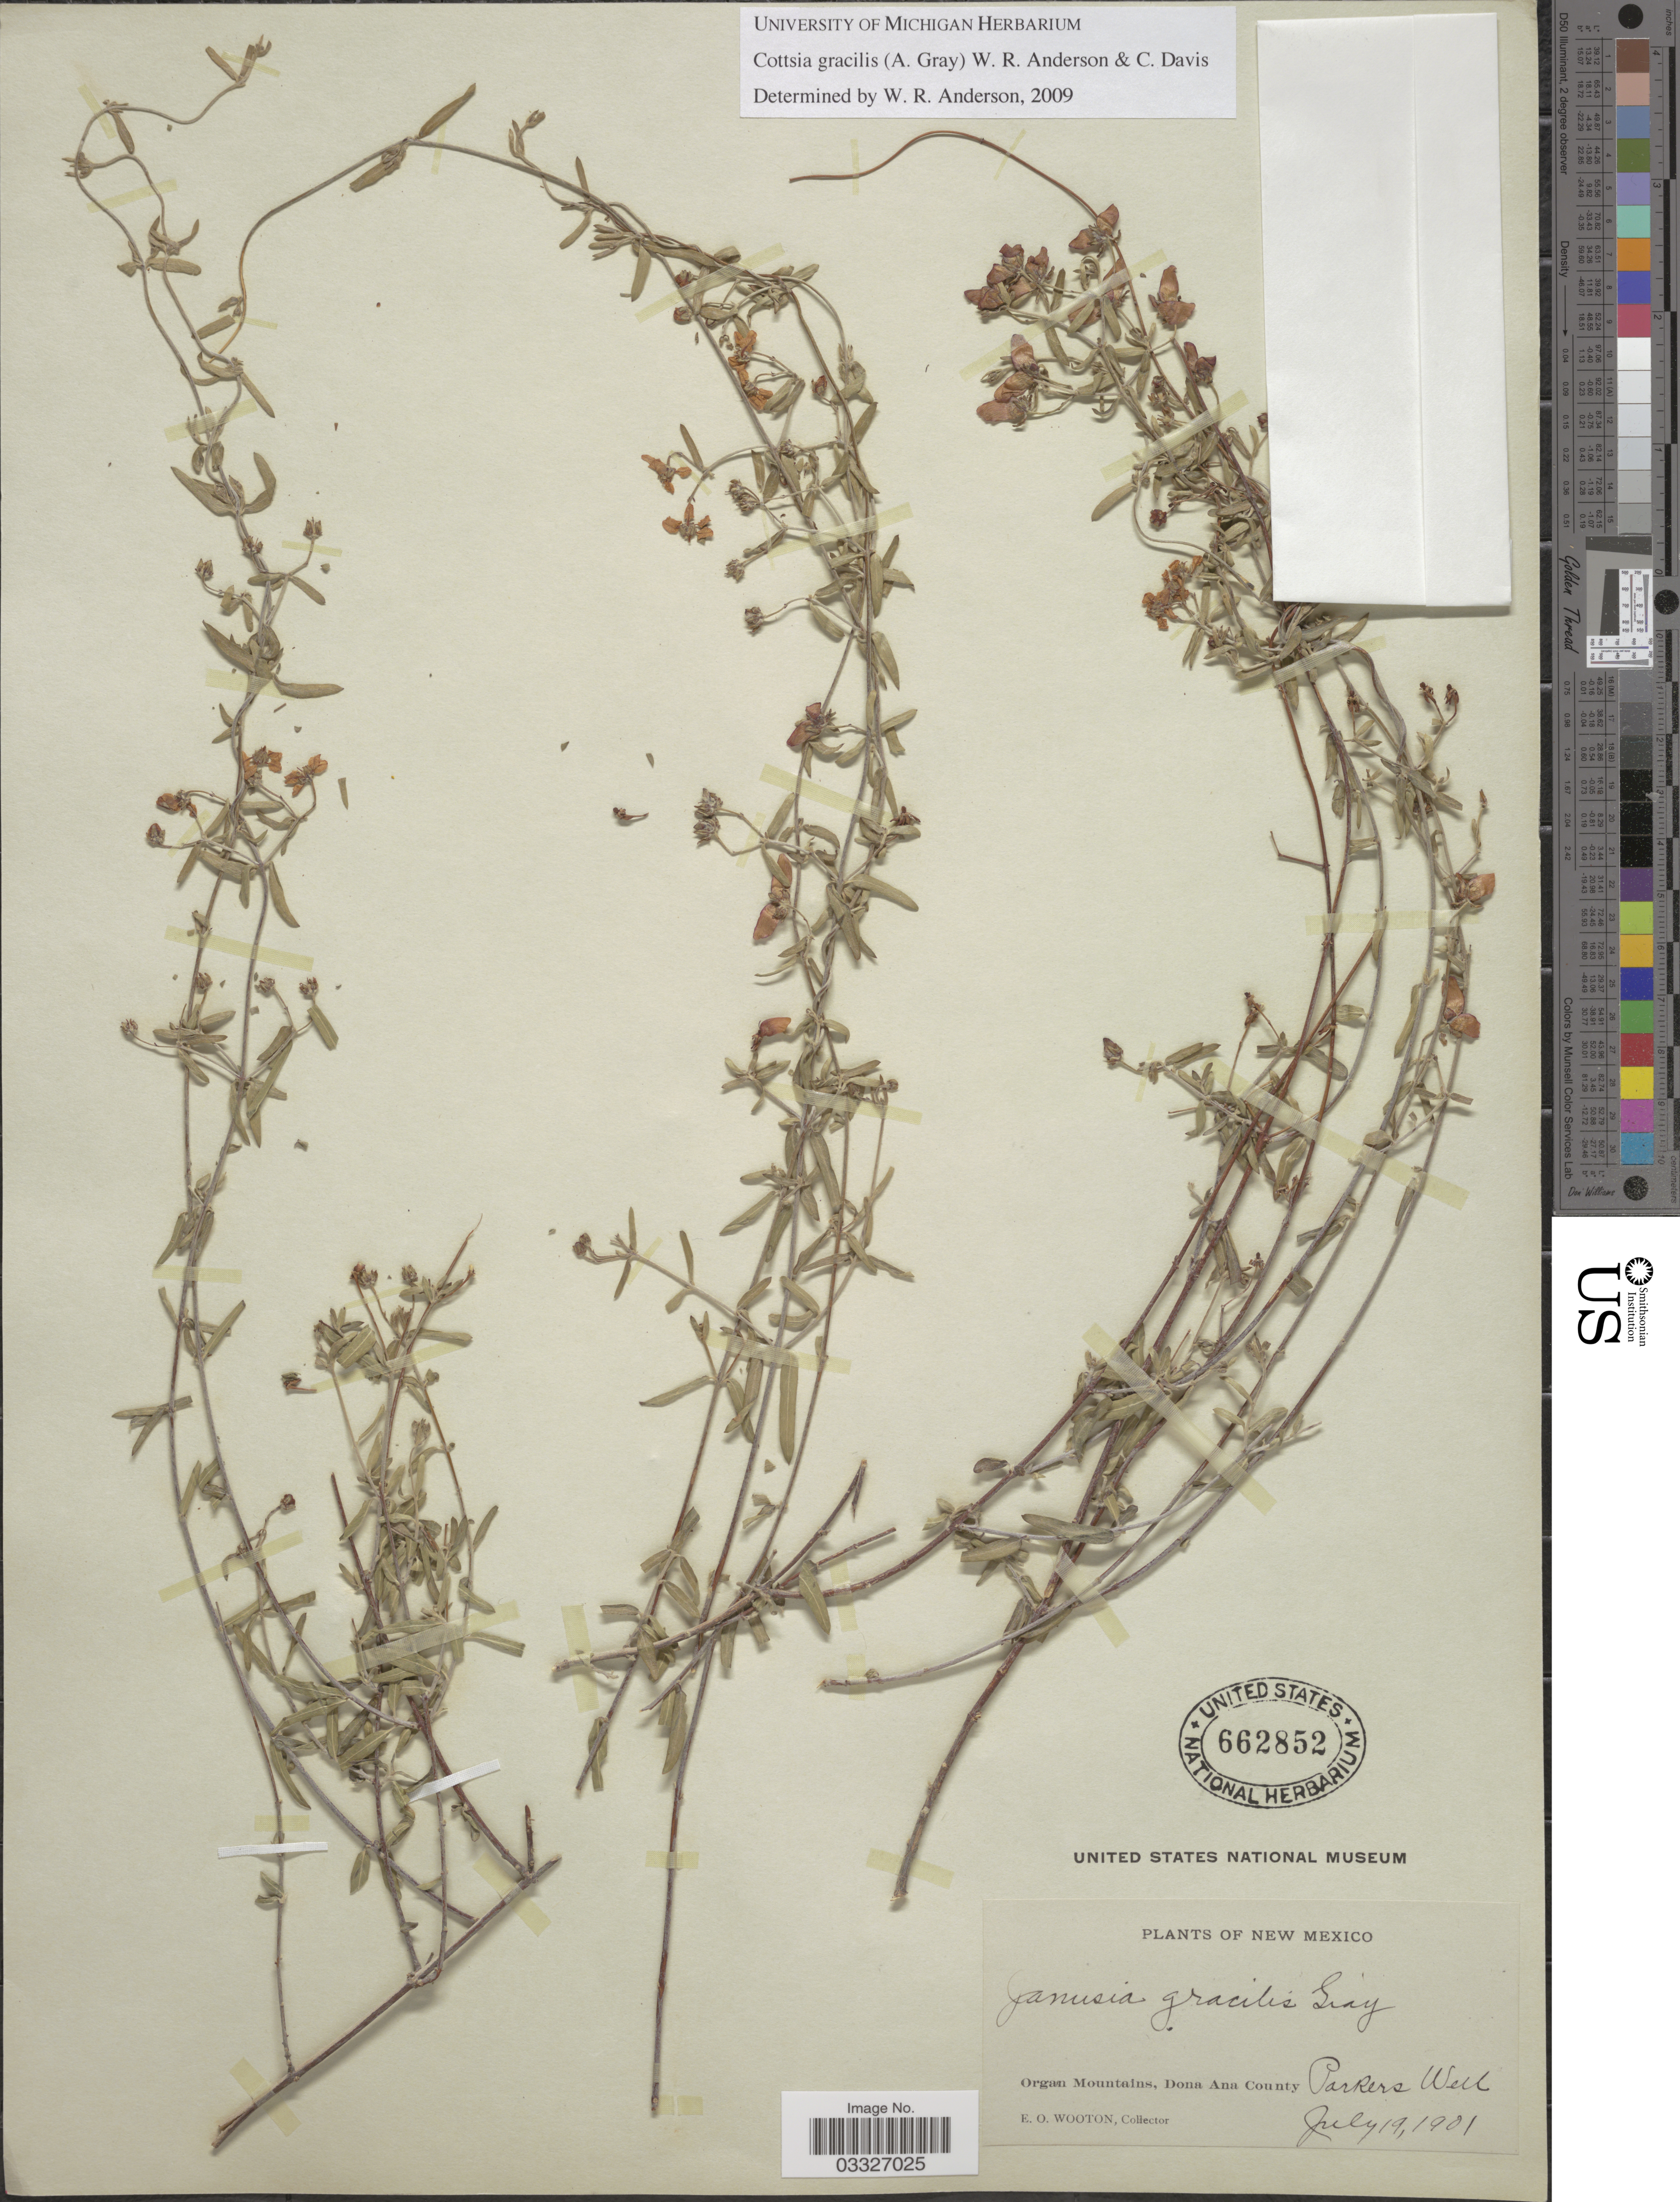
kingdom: Plantae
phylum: Tracheophyta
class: Magnoliopsida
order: Malpighiales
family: Malpighiaceae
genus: Cottsia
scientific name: Cottsia gracilis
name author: (A. Gray) W.R. Anderson & C. Davis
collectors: E. O. Wooton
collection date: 1901-07-19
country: United States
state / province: New Mexico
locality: Organ Mountains, Dona Ana County. Parkers Well.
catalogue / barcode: US 662852